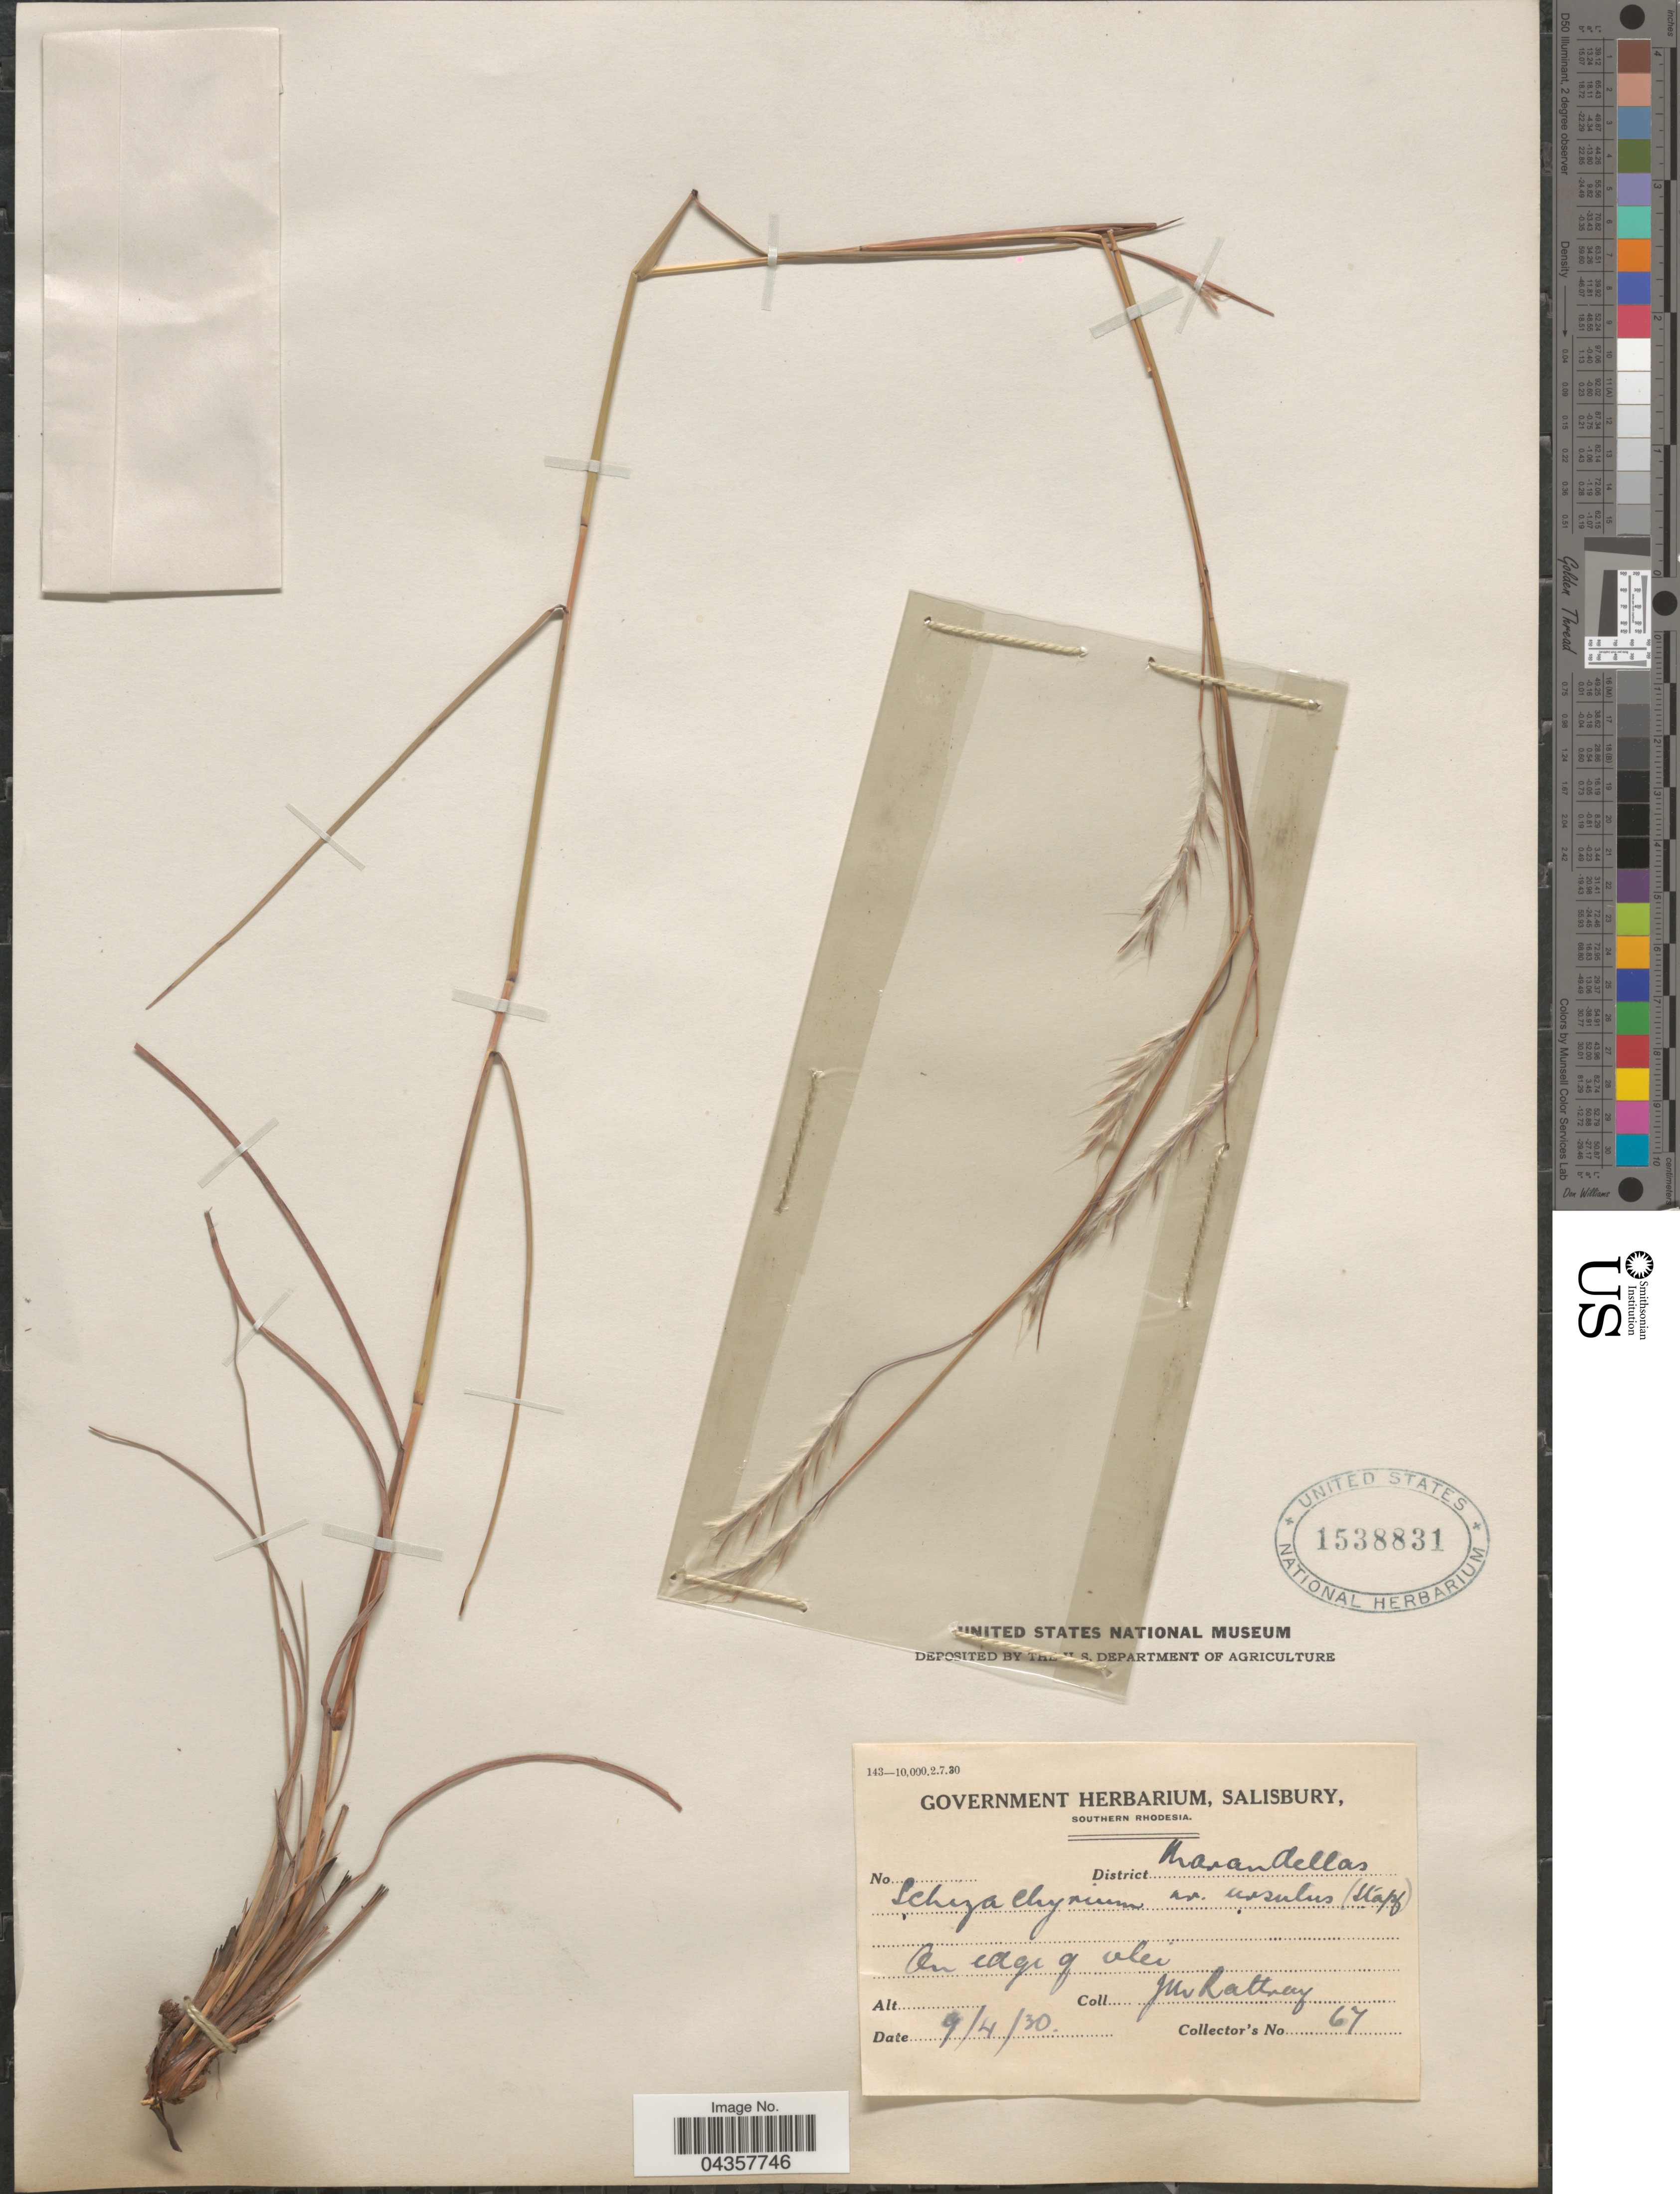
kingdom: Plantae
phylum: Tracheophyta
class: Liliopsida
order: Poales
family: Poaceae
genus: Schizachyrium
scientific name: Schizachyrium jeffreysii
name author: (Hack.) Stapf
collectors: J. Rattray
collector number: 67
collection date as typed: Transcribed d/m/y: 9/4/30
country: Zimbabwe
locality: Southern Rhodesia. District Marandellas. On edge of vlei.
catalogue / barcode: US 1538831